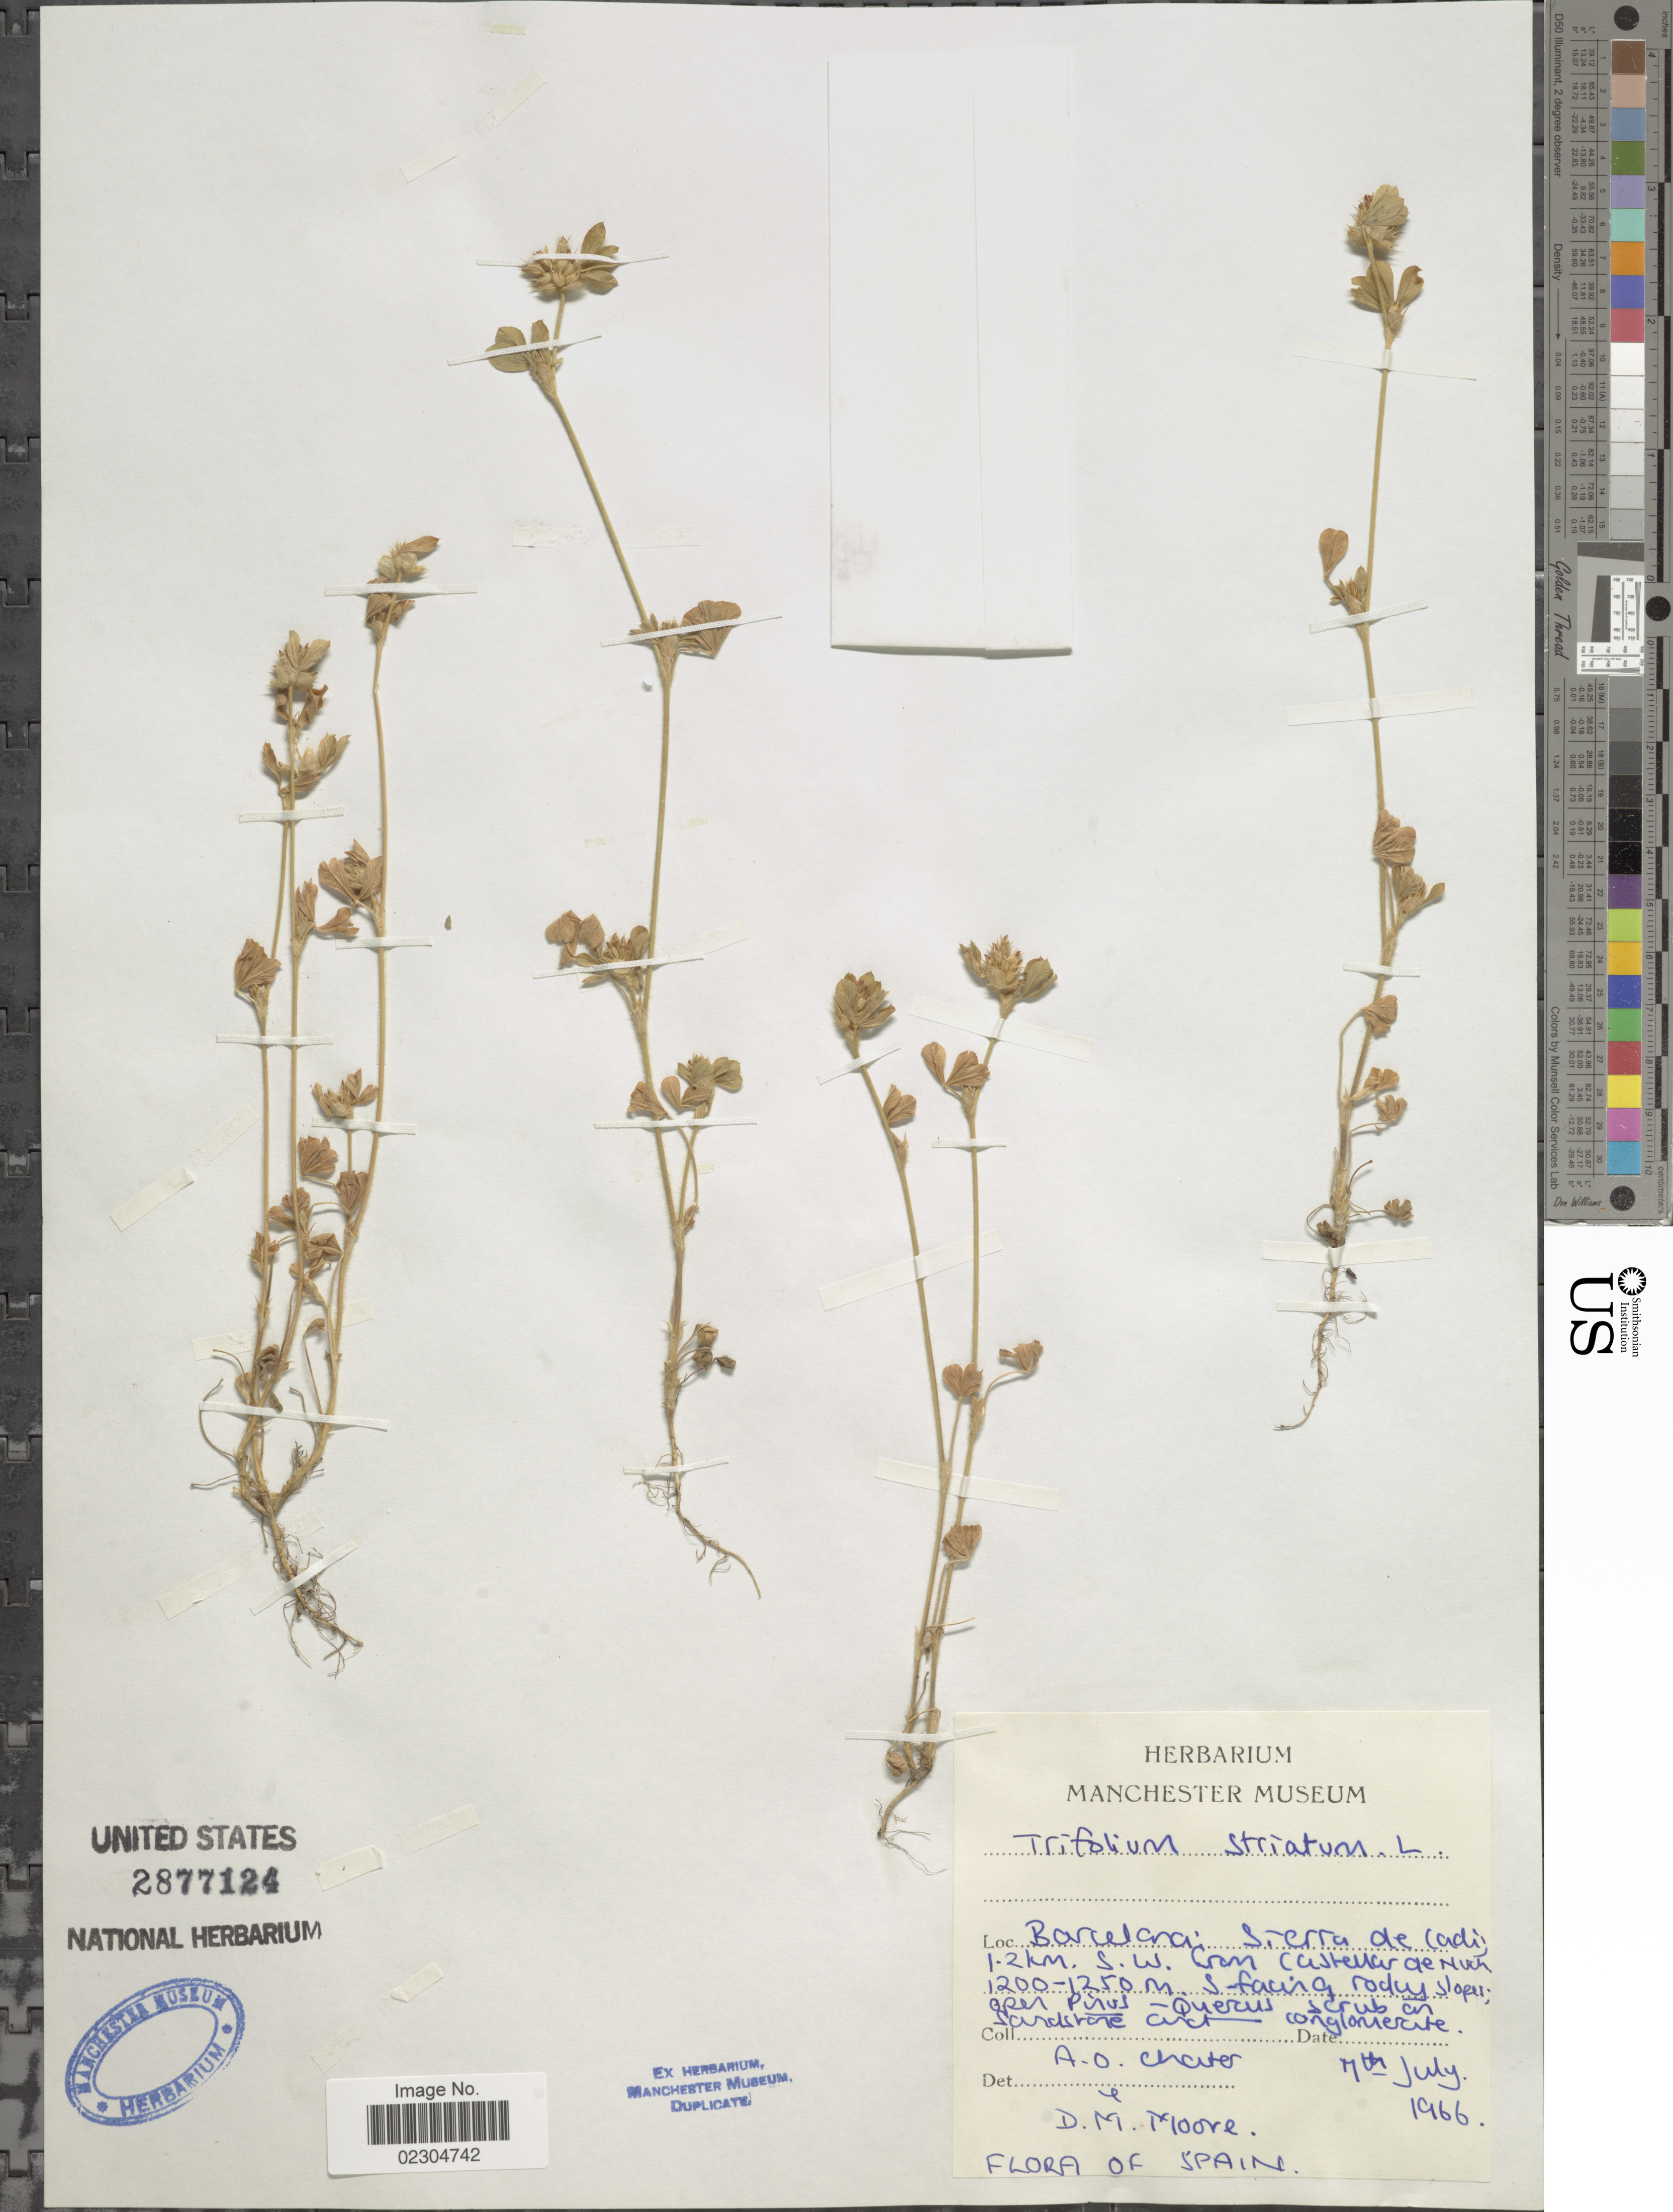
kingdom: Plantae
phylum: Tracheophyta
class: Magnoliopsida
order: Fabales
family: Fabaceae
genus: Trifolium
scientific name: Trifolium striatum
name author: L.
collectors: A. O. Chater & D. Moore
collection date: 1966-07-07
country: Spain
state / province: Catalunya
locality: Barcelona: Sierra de Cadis,1-2 km. S. W. from Castellar de n'Hug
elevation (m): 1200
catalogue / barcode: US 2877124